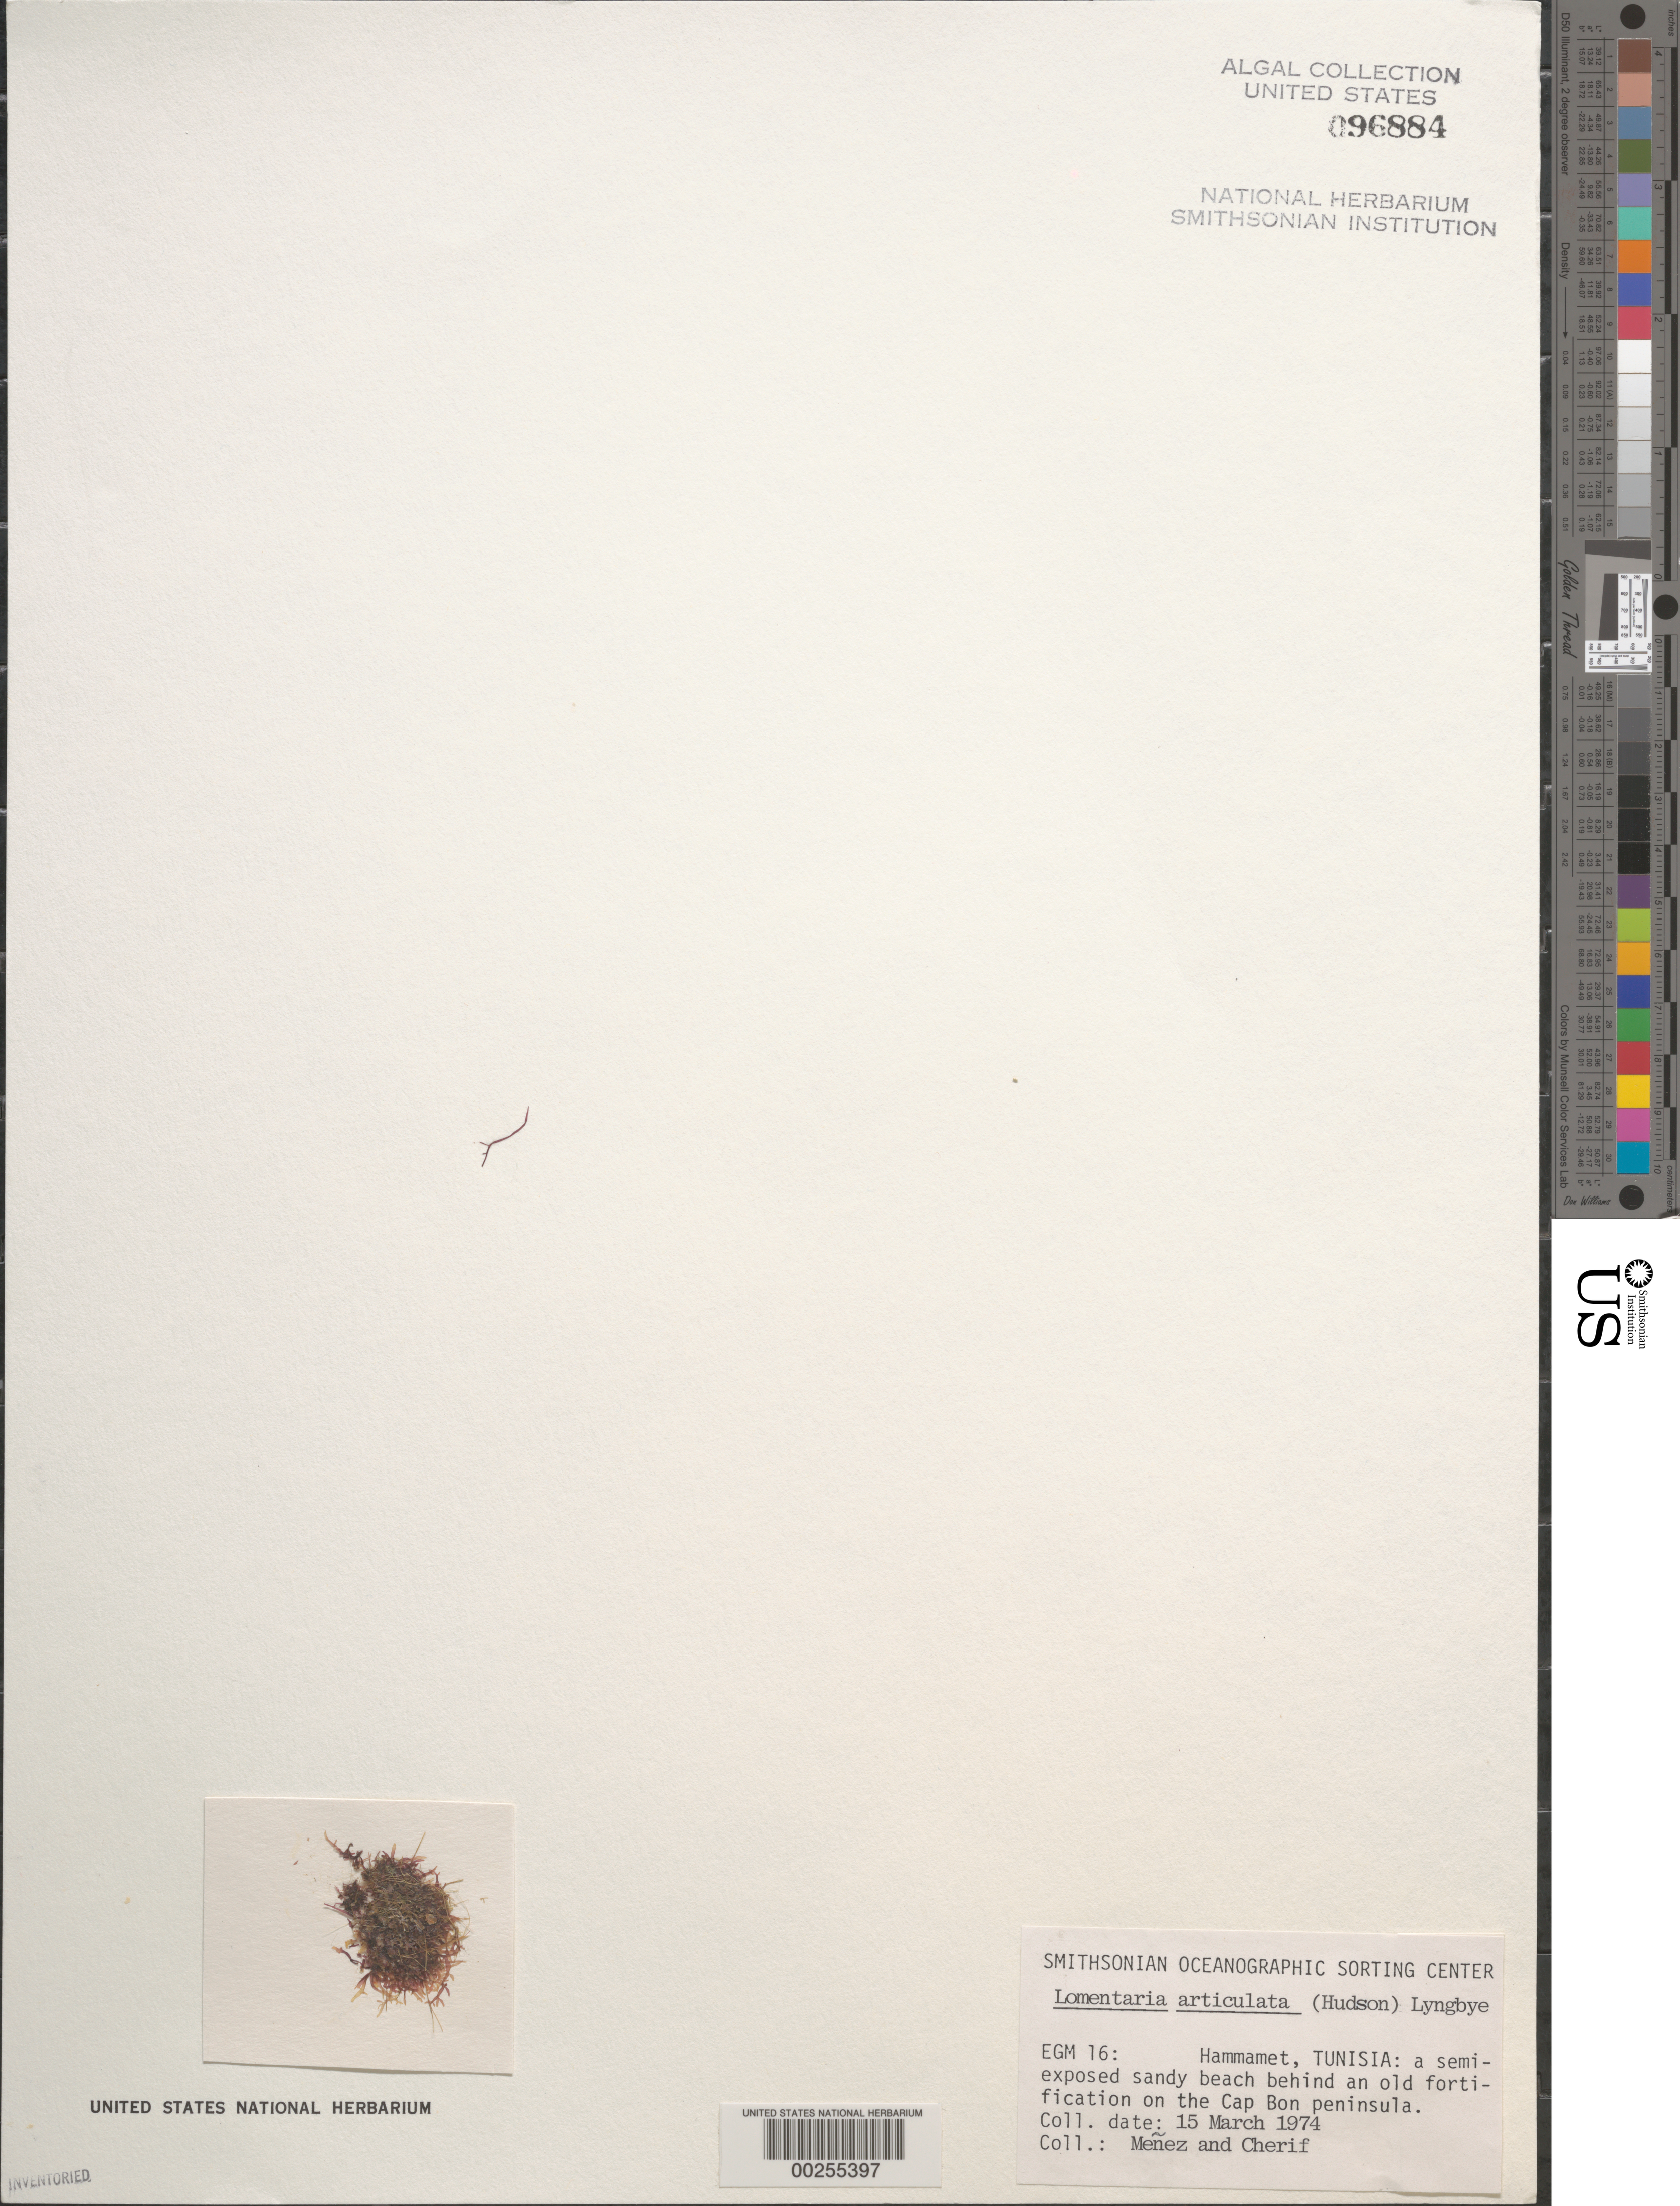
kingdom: Plantae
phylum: Rhodophyta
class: Florideophyceae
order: Rhodymeniales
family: Lomentariaceae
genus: Lomentaria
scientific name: Lomentaria articulata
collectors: Meñez & -. Cherif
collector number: EGM 16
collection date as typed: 15 Mar 1974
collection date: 1974-03-15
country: Tunisia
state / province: Nabeul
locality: Hammamet, cap bon peninsula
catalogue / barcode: US 96884